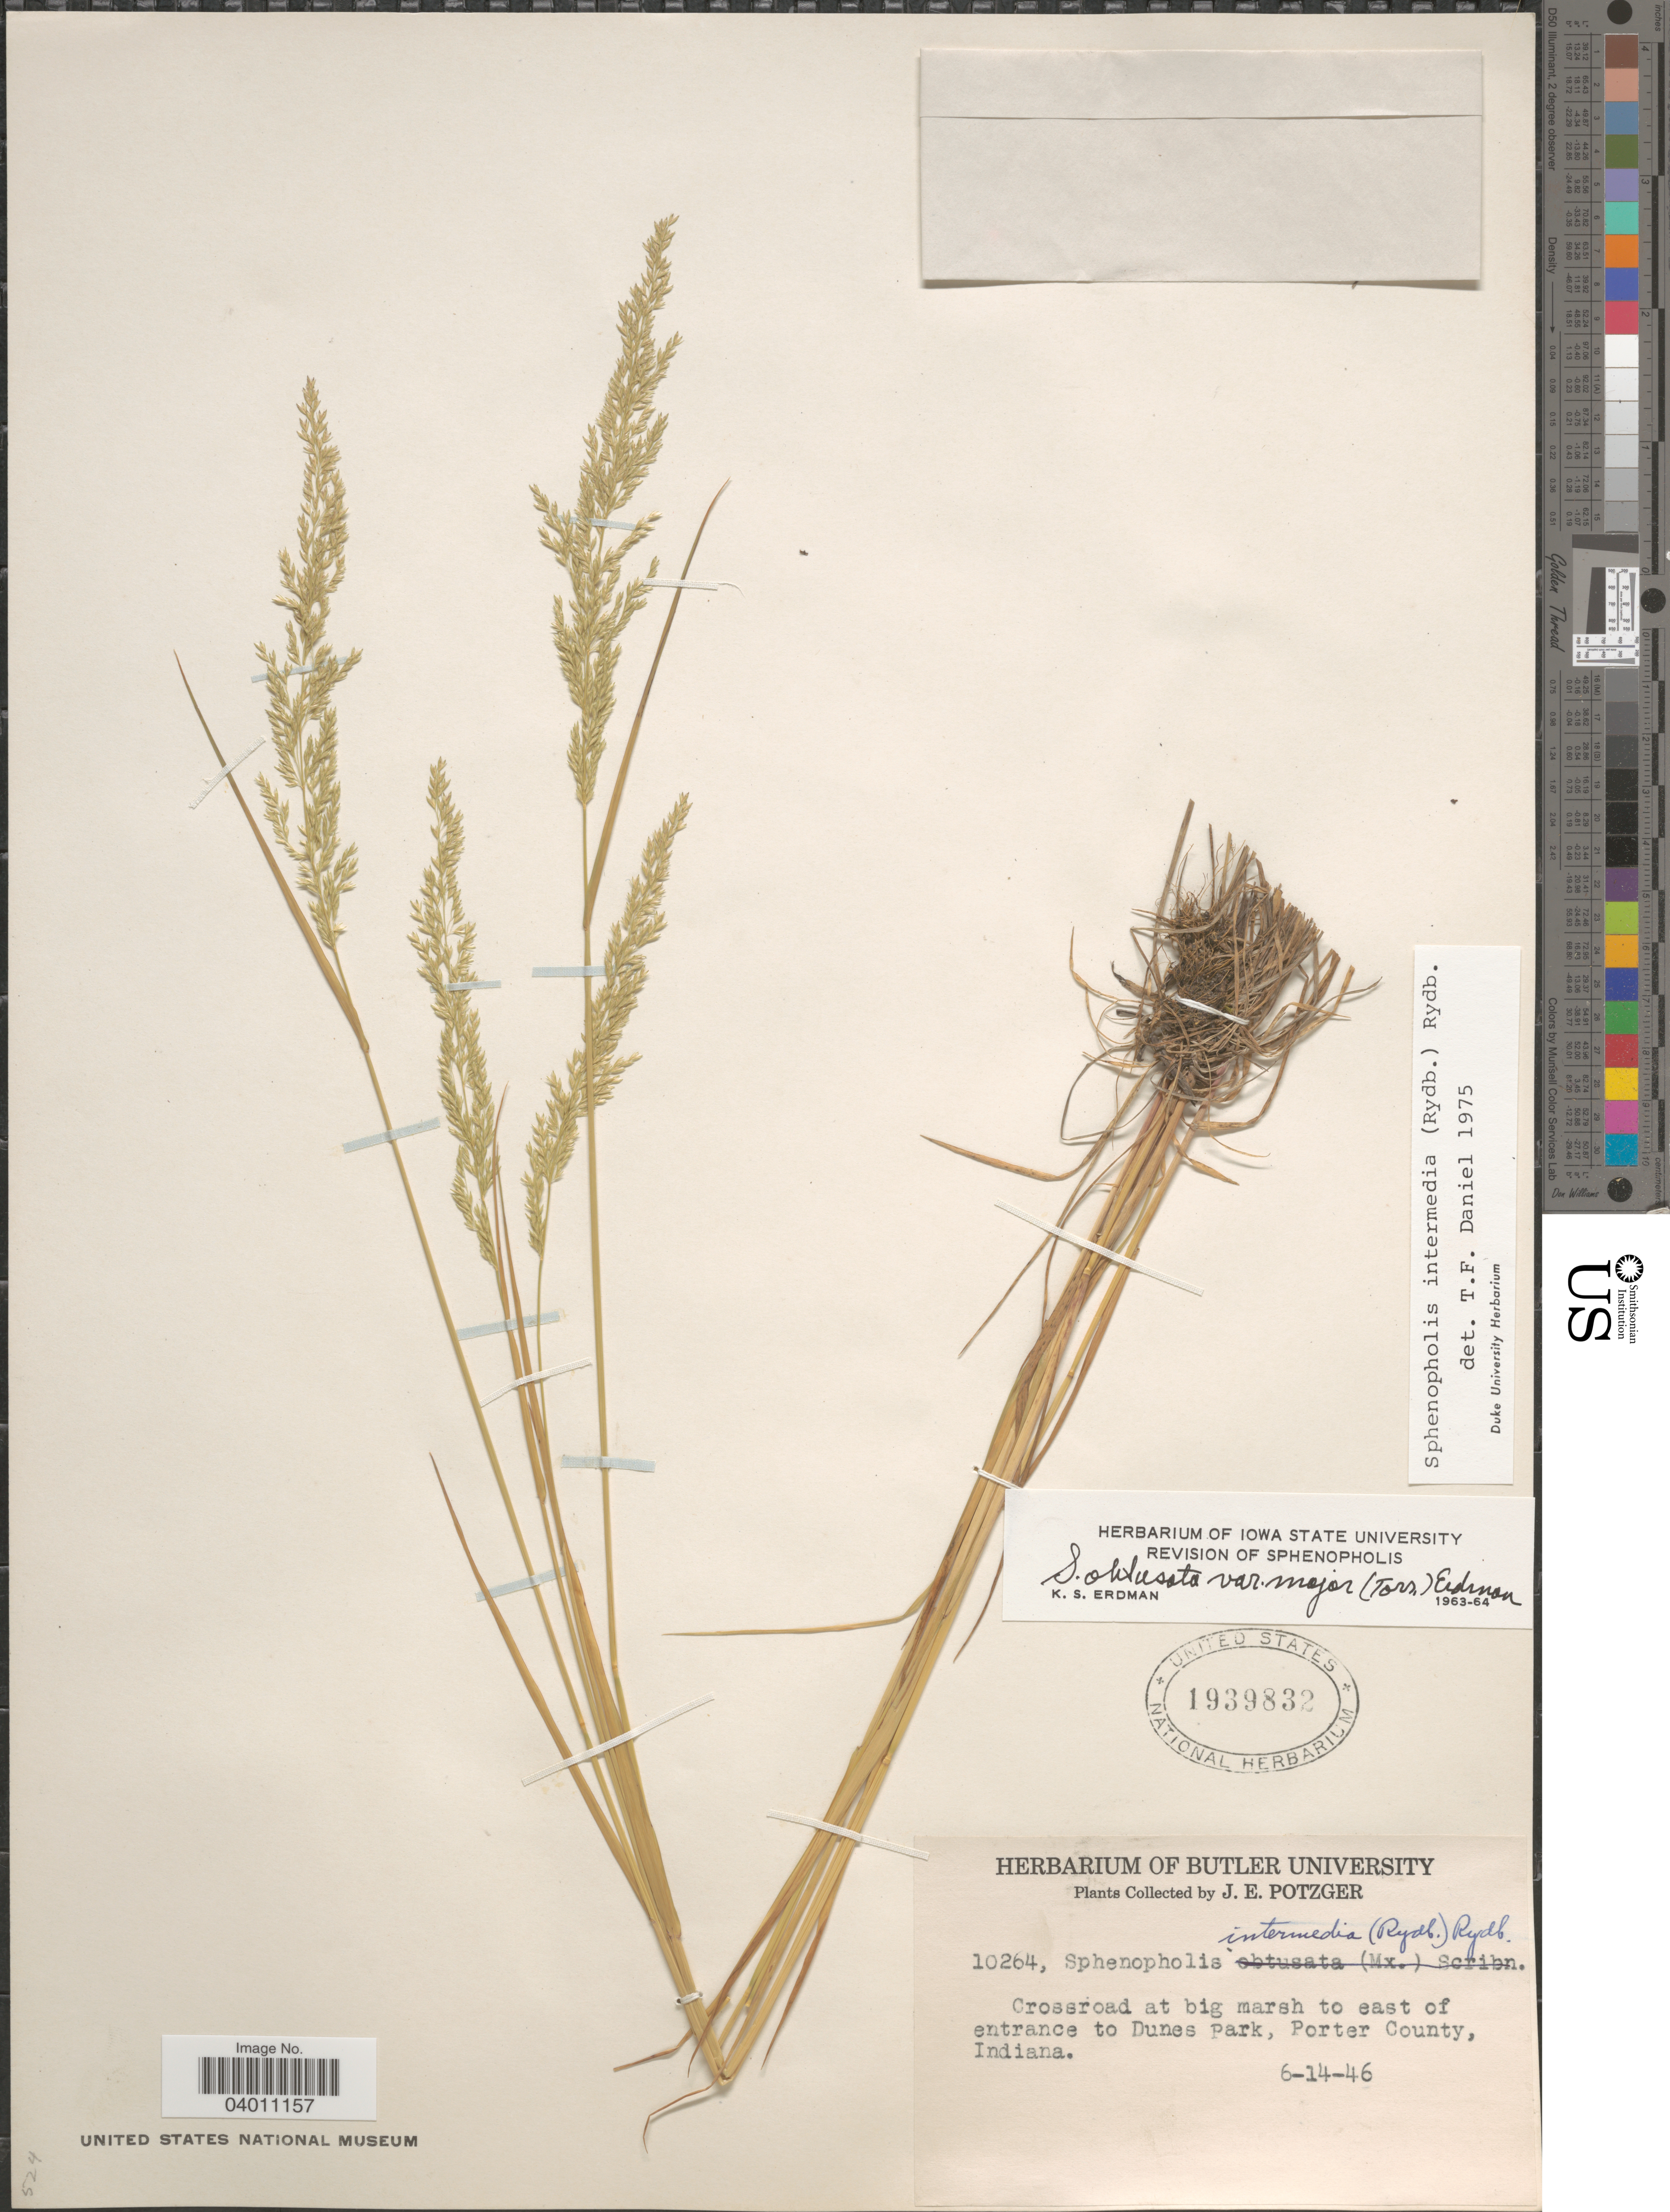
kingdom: Plantae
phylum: Tracheophyta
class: Liliopsida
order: Poales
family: Poaceae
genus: Sphenopholis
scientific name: Sphenopholis intermedia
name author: (Rydb.) Rydb.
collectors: J. Potzger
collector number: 10264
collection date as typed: Transcribed d/m/y: 14/6/46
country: United States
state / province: Indiana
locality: Crossroad at big marsh to east of entrance to Dunes Park, Porter County.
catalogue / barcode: US 1939832